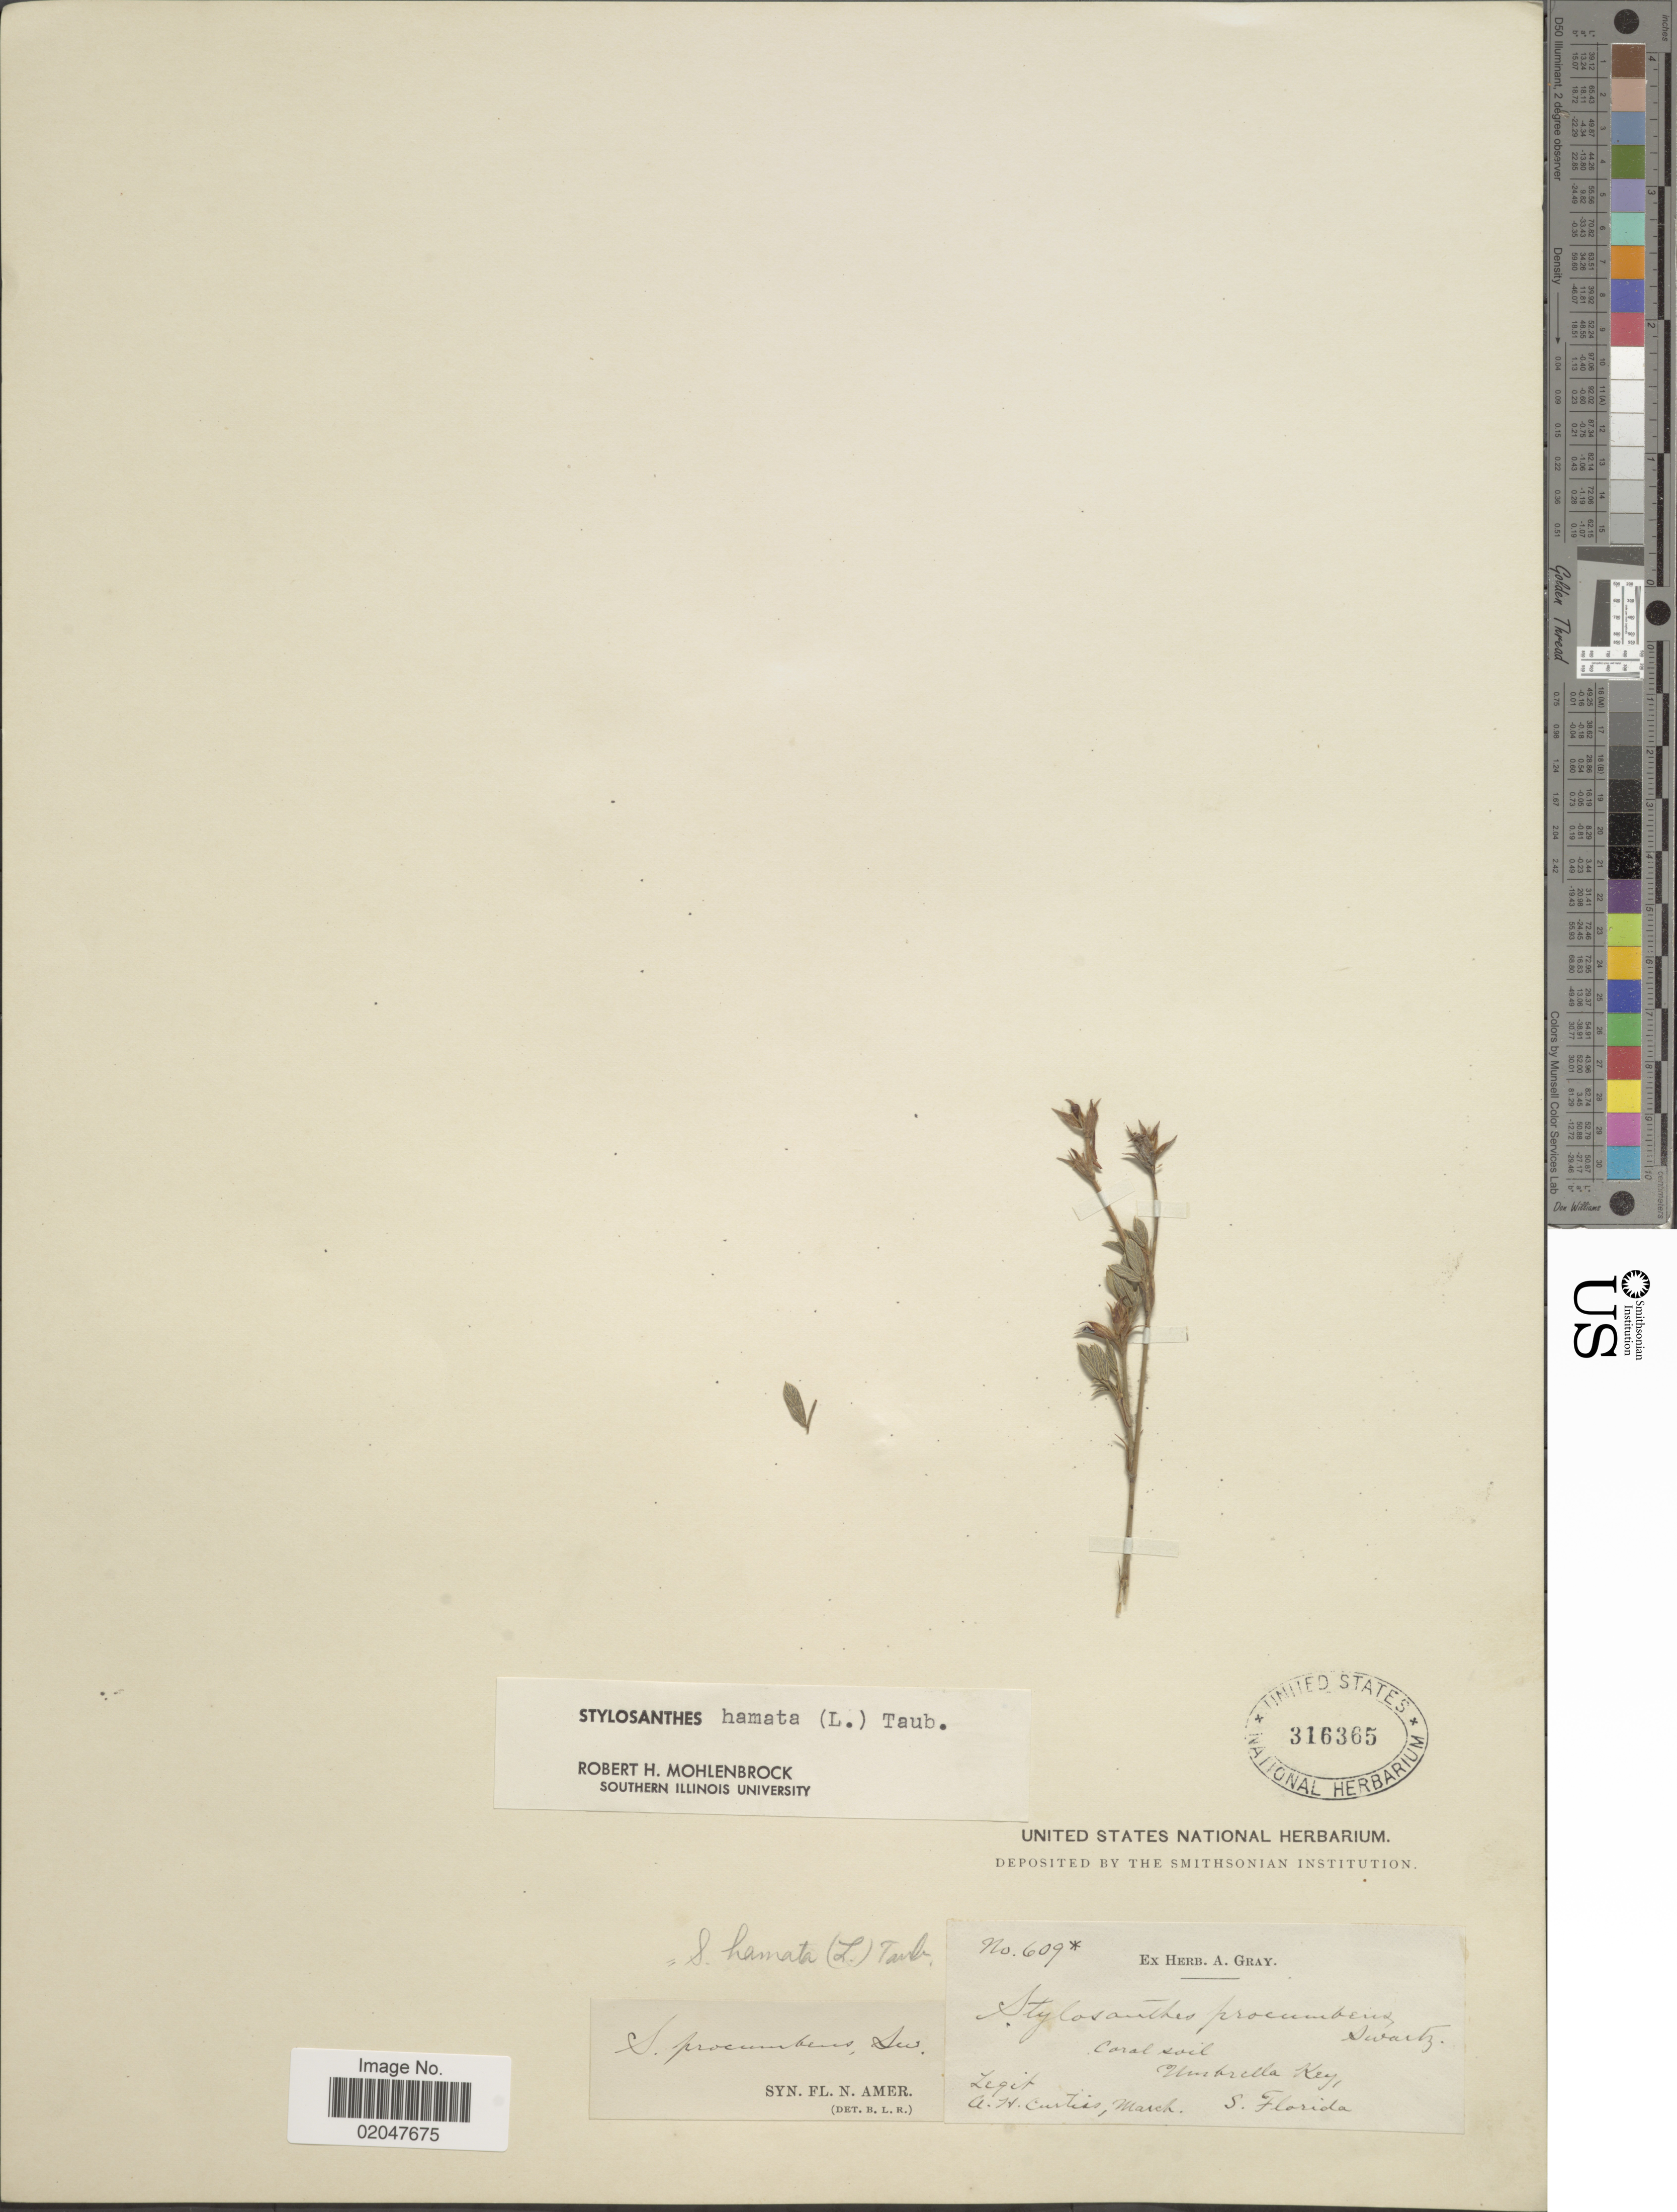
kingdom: Plantae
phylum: Tracheophyta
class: Magnoliopsida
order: Fabales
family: Fabaceae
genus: Stylosanthes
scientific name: Stylosanthes hamata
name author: (L.) Taub.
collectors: A. H. Curtiss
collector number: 609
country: United States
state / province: Florida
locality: Umbrella Key, S. Florida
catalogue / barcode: US 316365